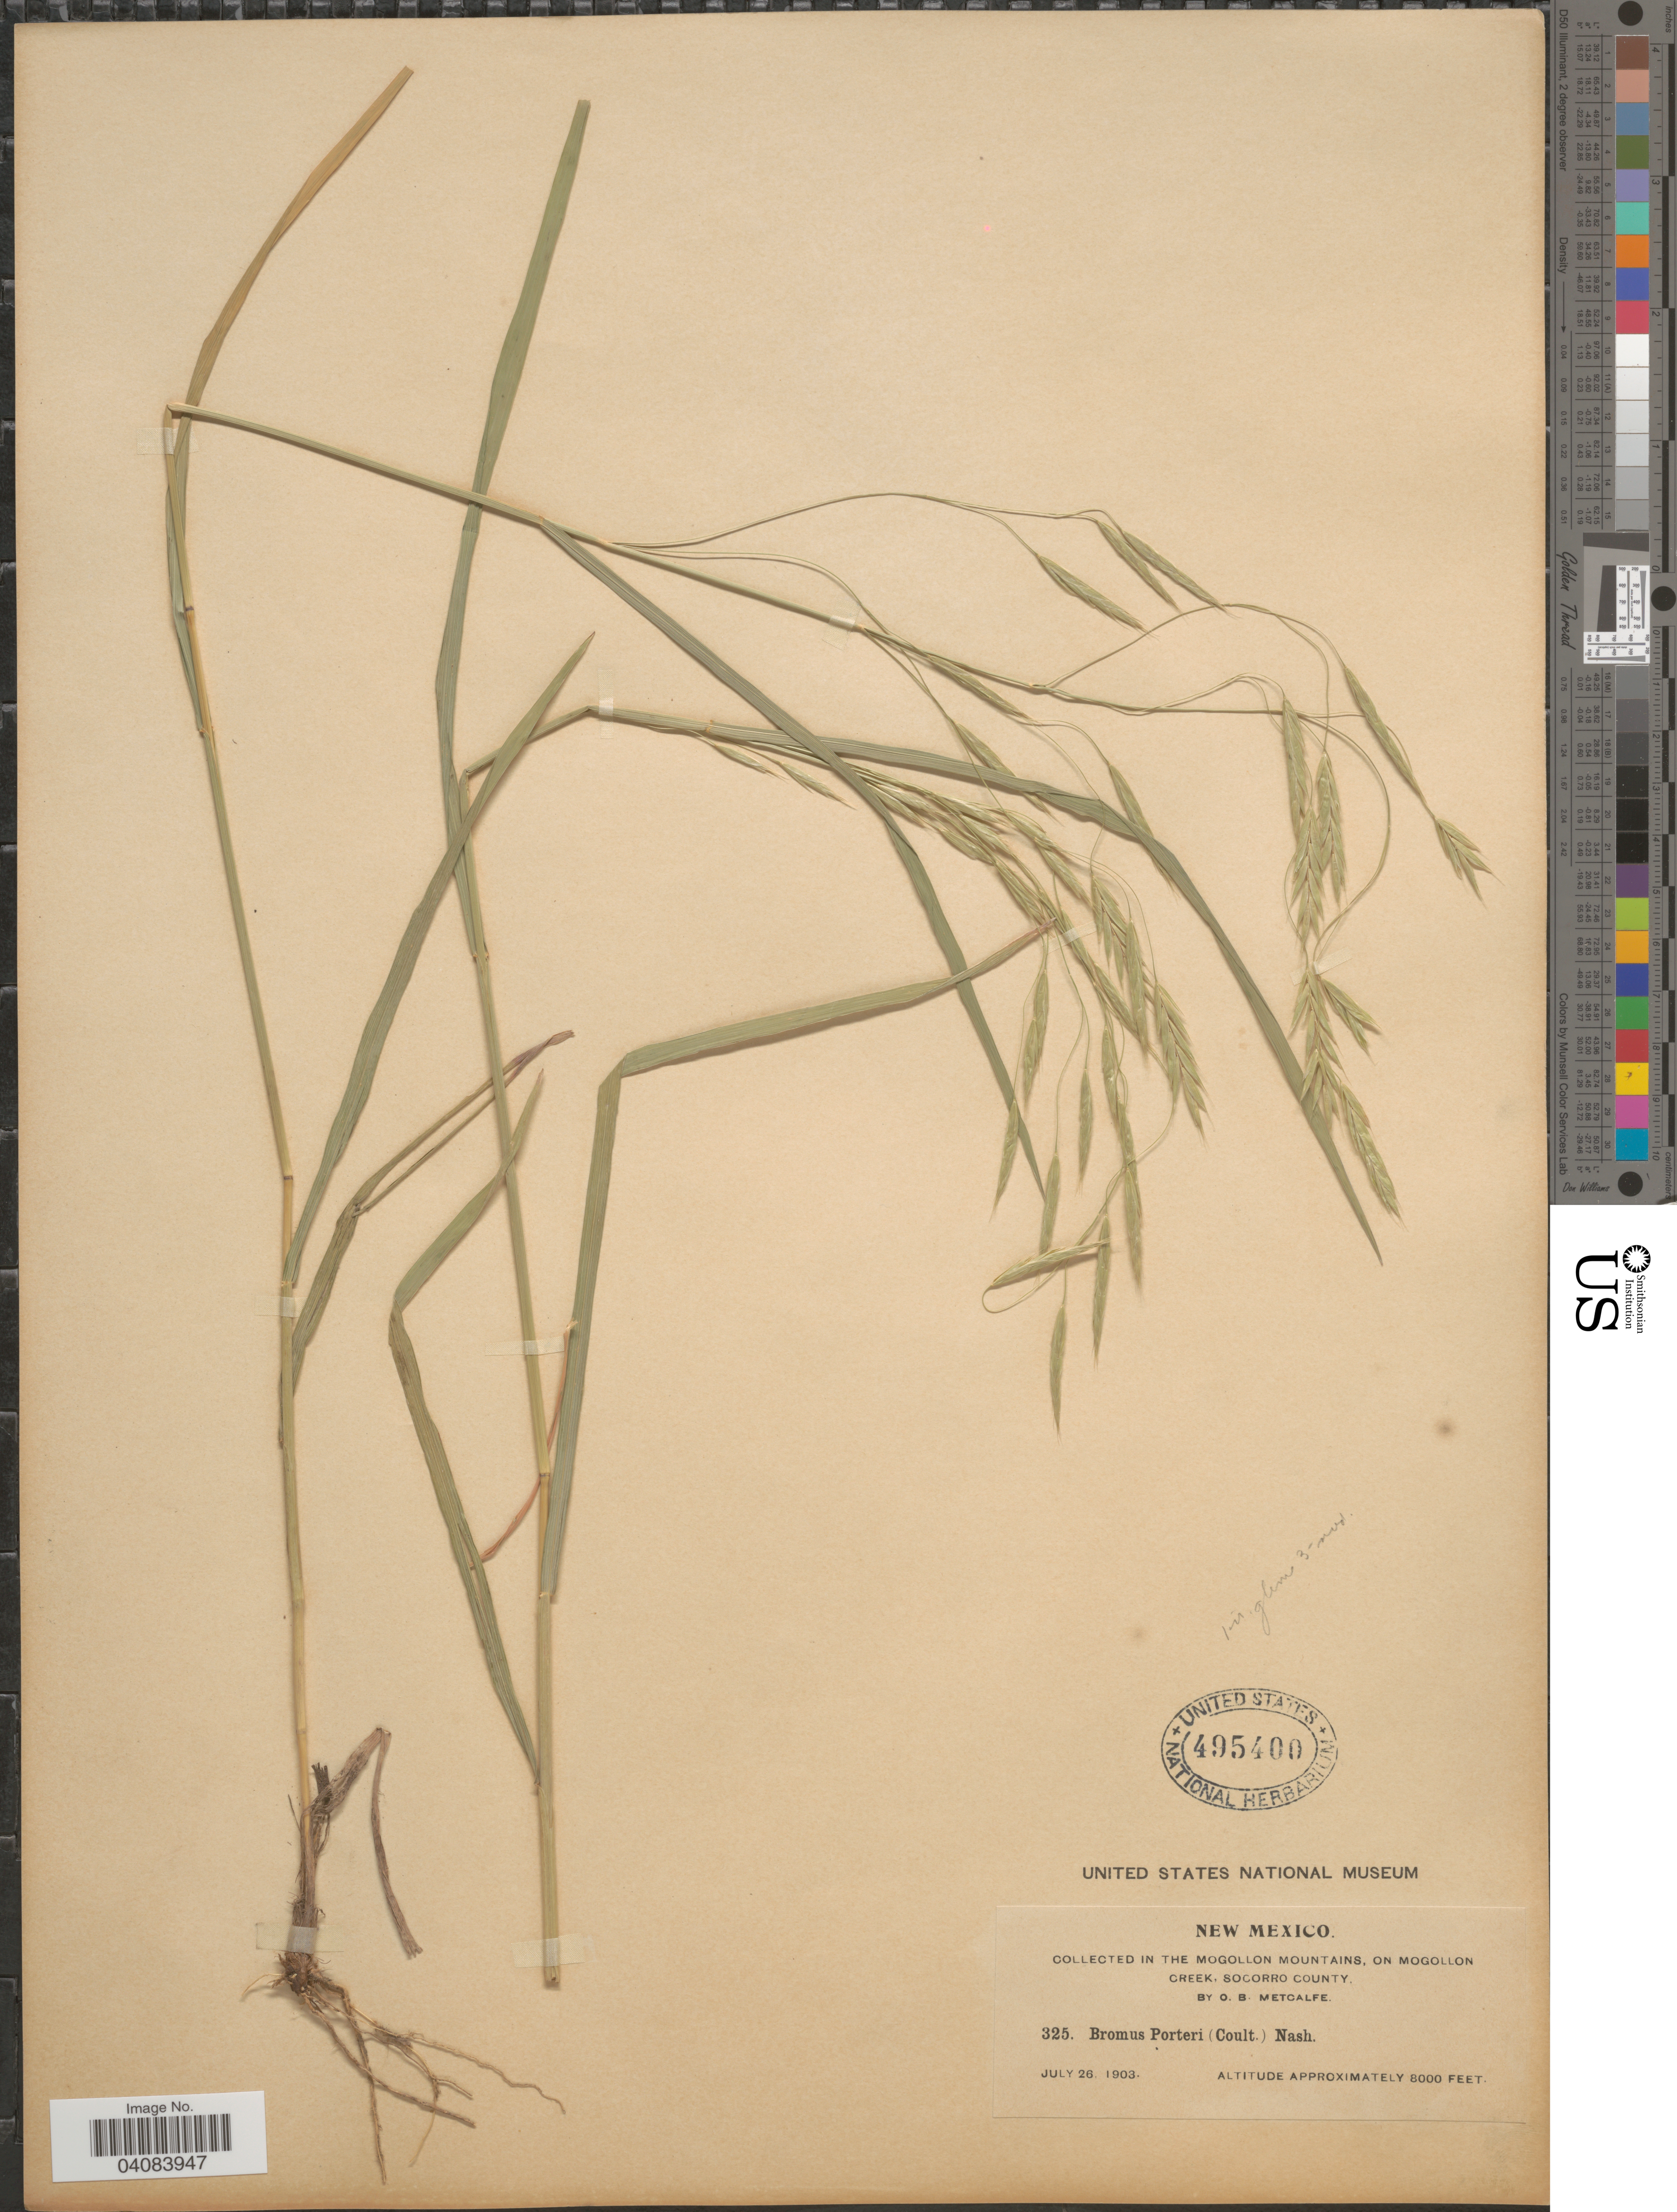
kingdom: Plantae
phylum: Tracheophyta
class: Liliopsida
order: Poales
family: Poaceae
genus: Bromus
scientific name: Bromus porteri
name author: (J.M. Coult.) Nash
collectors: O. B. Metcalfe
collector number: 325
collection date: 1903-07-26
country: United States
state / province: New Mexico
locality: In the Mogollon Mountains, on Mogollon Creek, Socorro County.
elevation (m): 2438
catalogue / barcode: US 495400